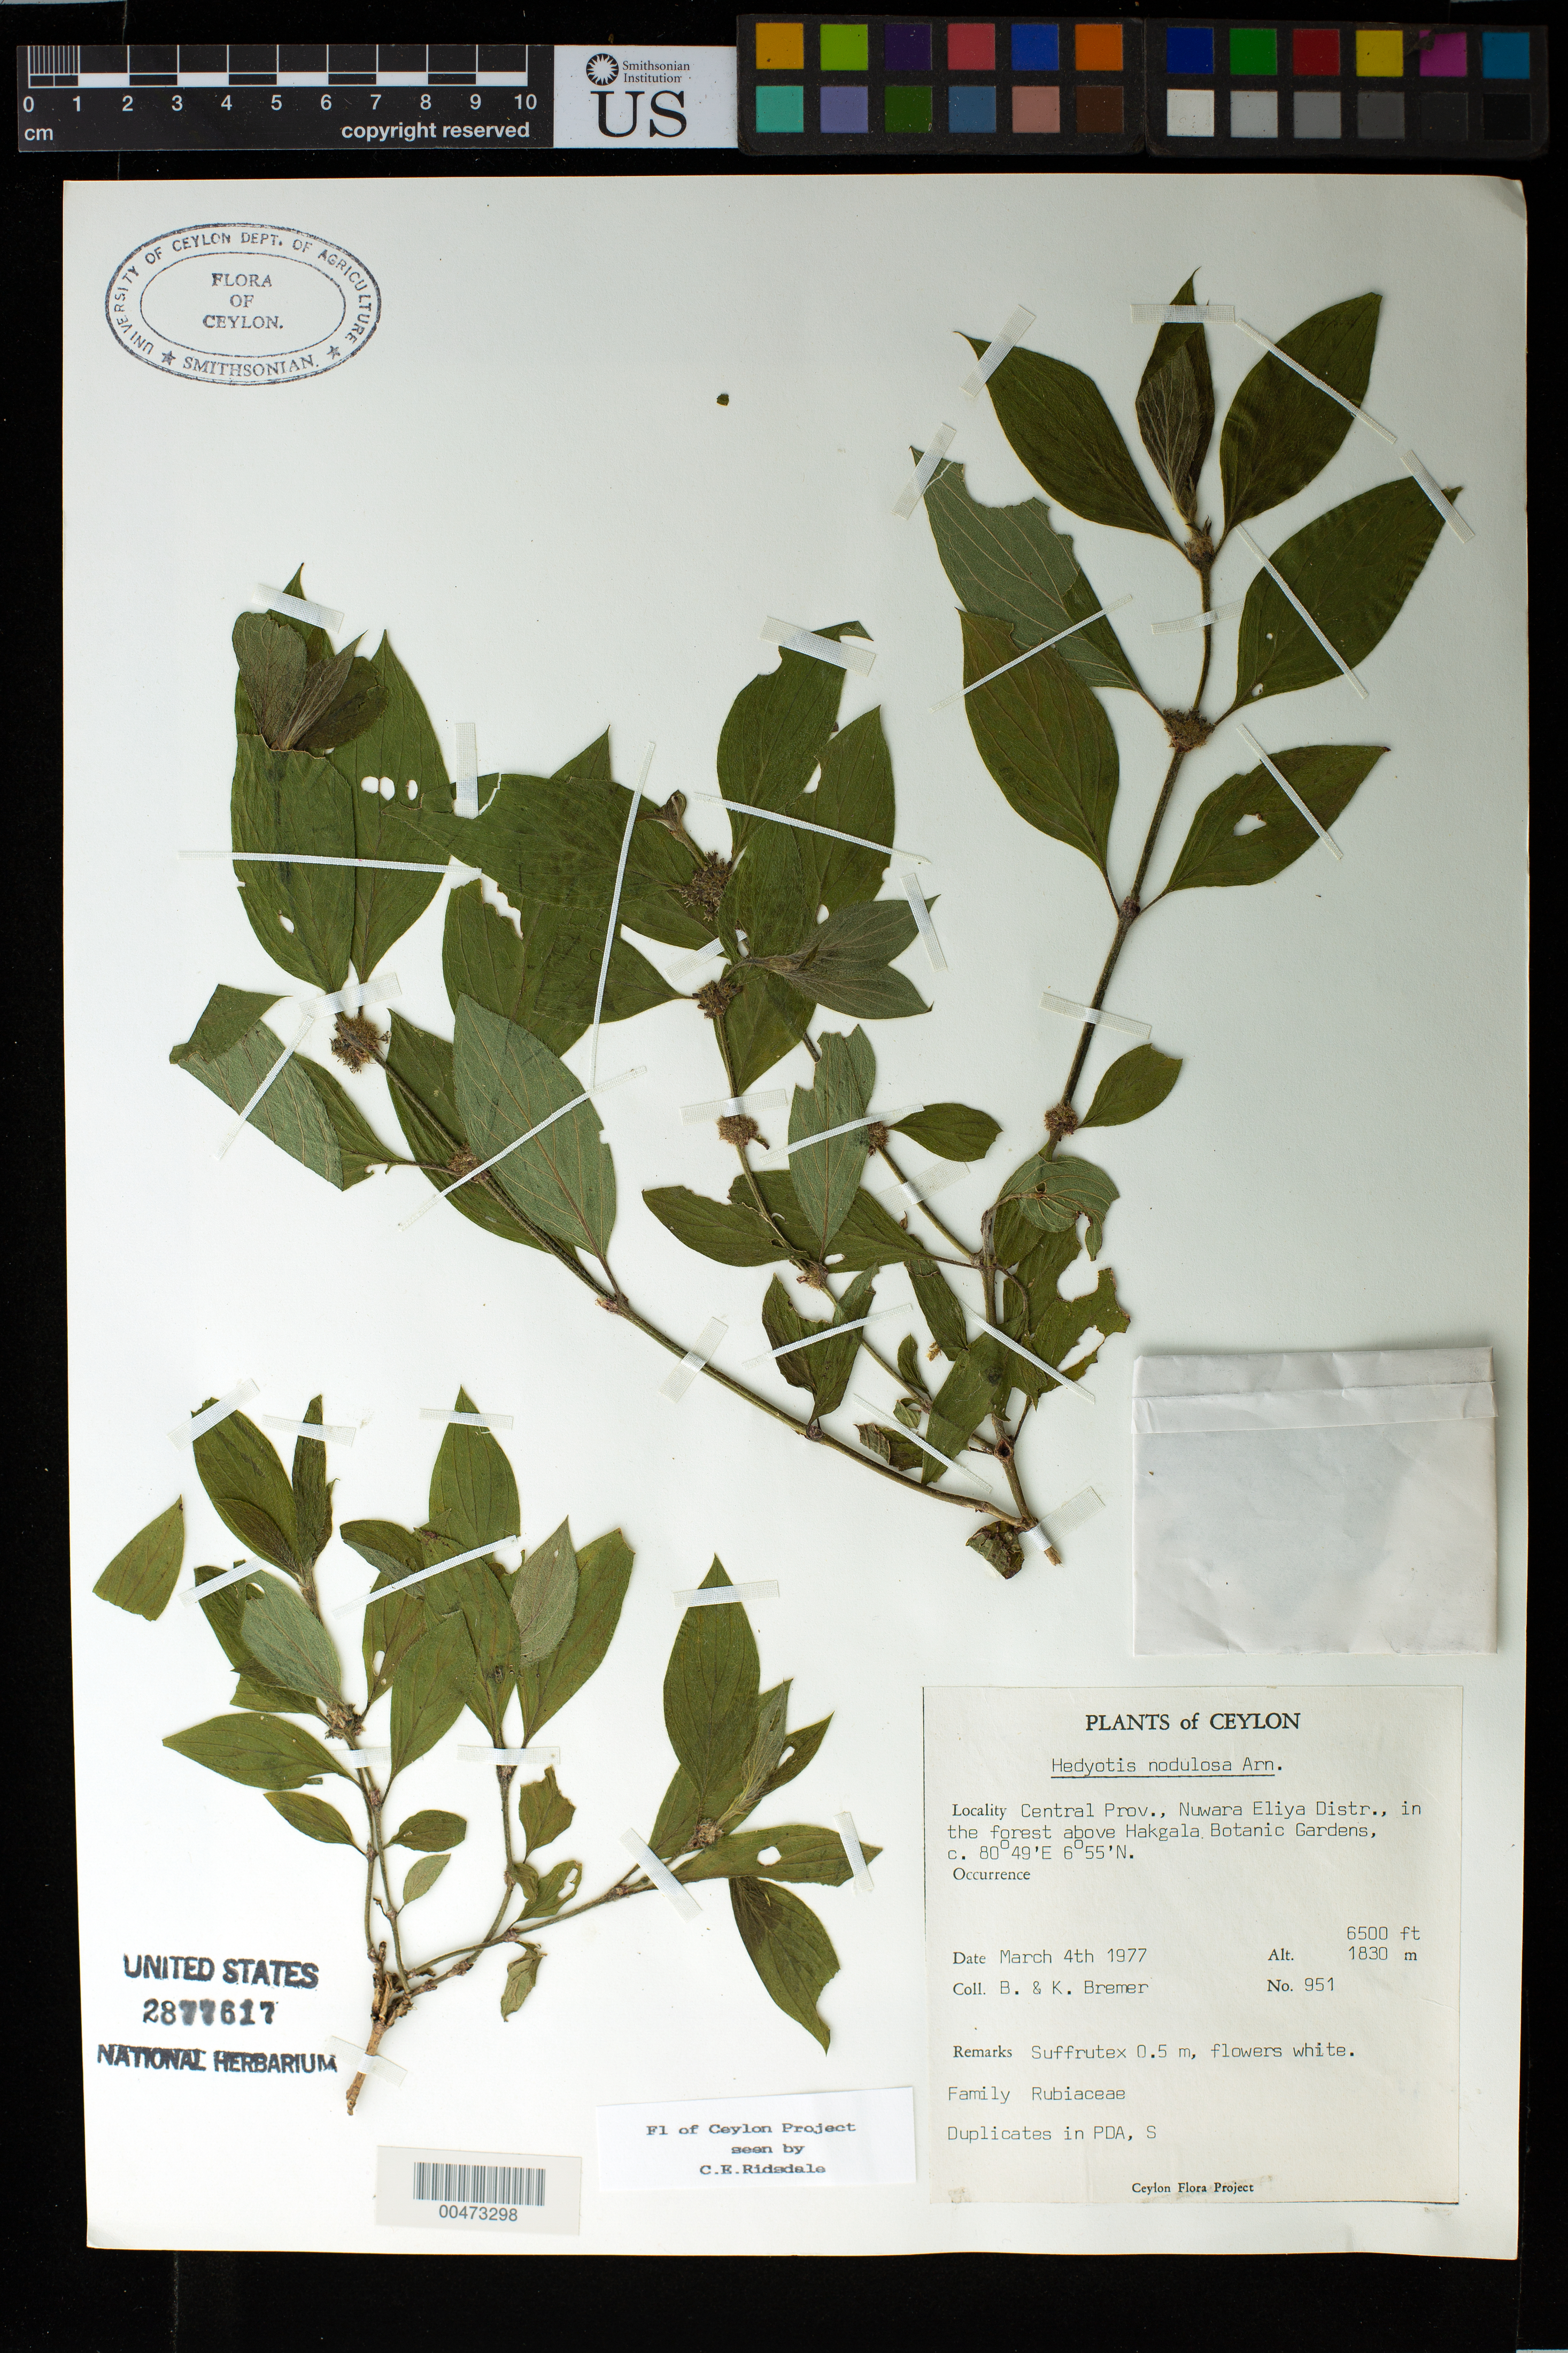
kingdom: Plantae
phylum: Tracheophyta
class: Magnoliopsida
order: Gentianales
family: Rubiaceae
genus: Hedyotis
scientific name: Hedyotis nodulosa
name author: Arn.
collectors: B. Bremer & K. Bremer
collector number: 951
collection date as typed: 04 Mar 1977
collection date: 1977-03-04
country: Sri Lanka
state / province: Central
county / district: Nuwara Eliya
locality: Above Hakgala Botanic Gardens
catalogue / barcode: US 2877617